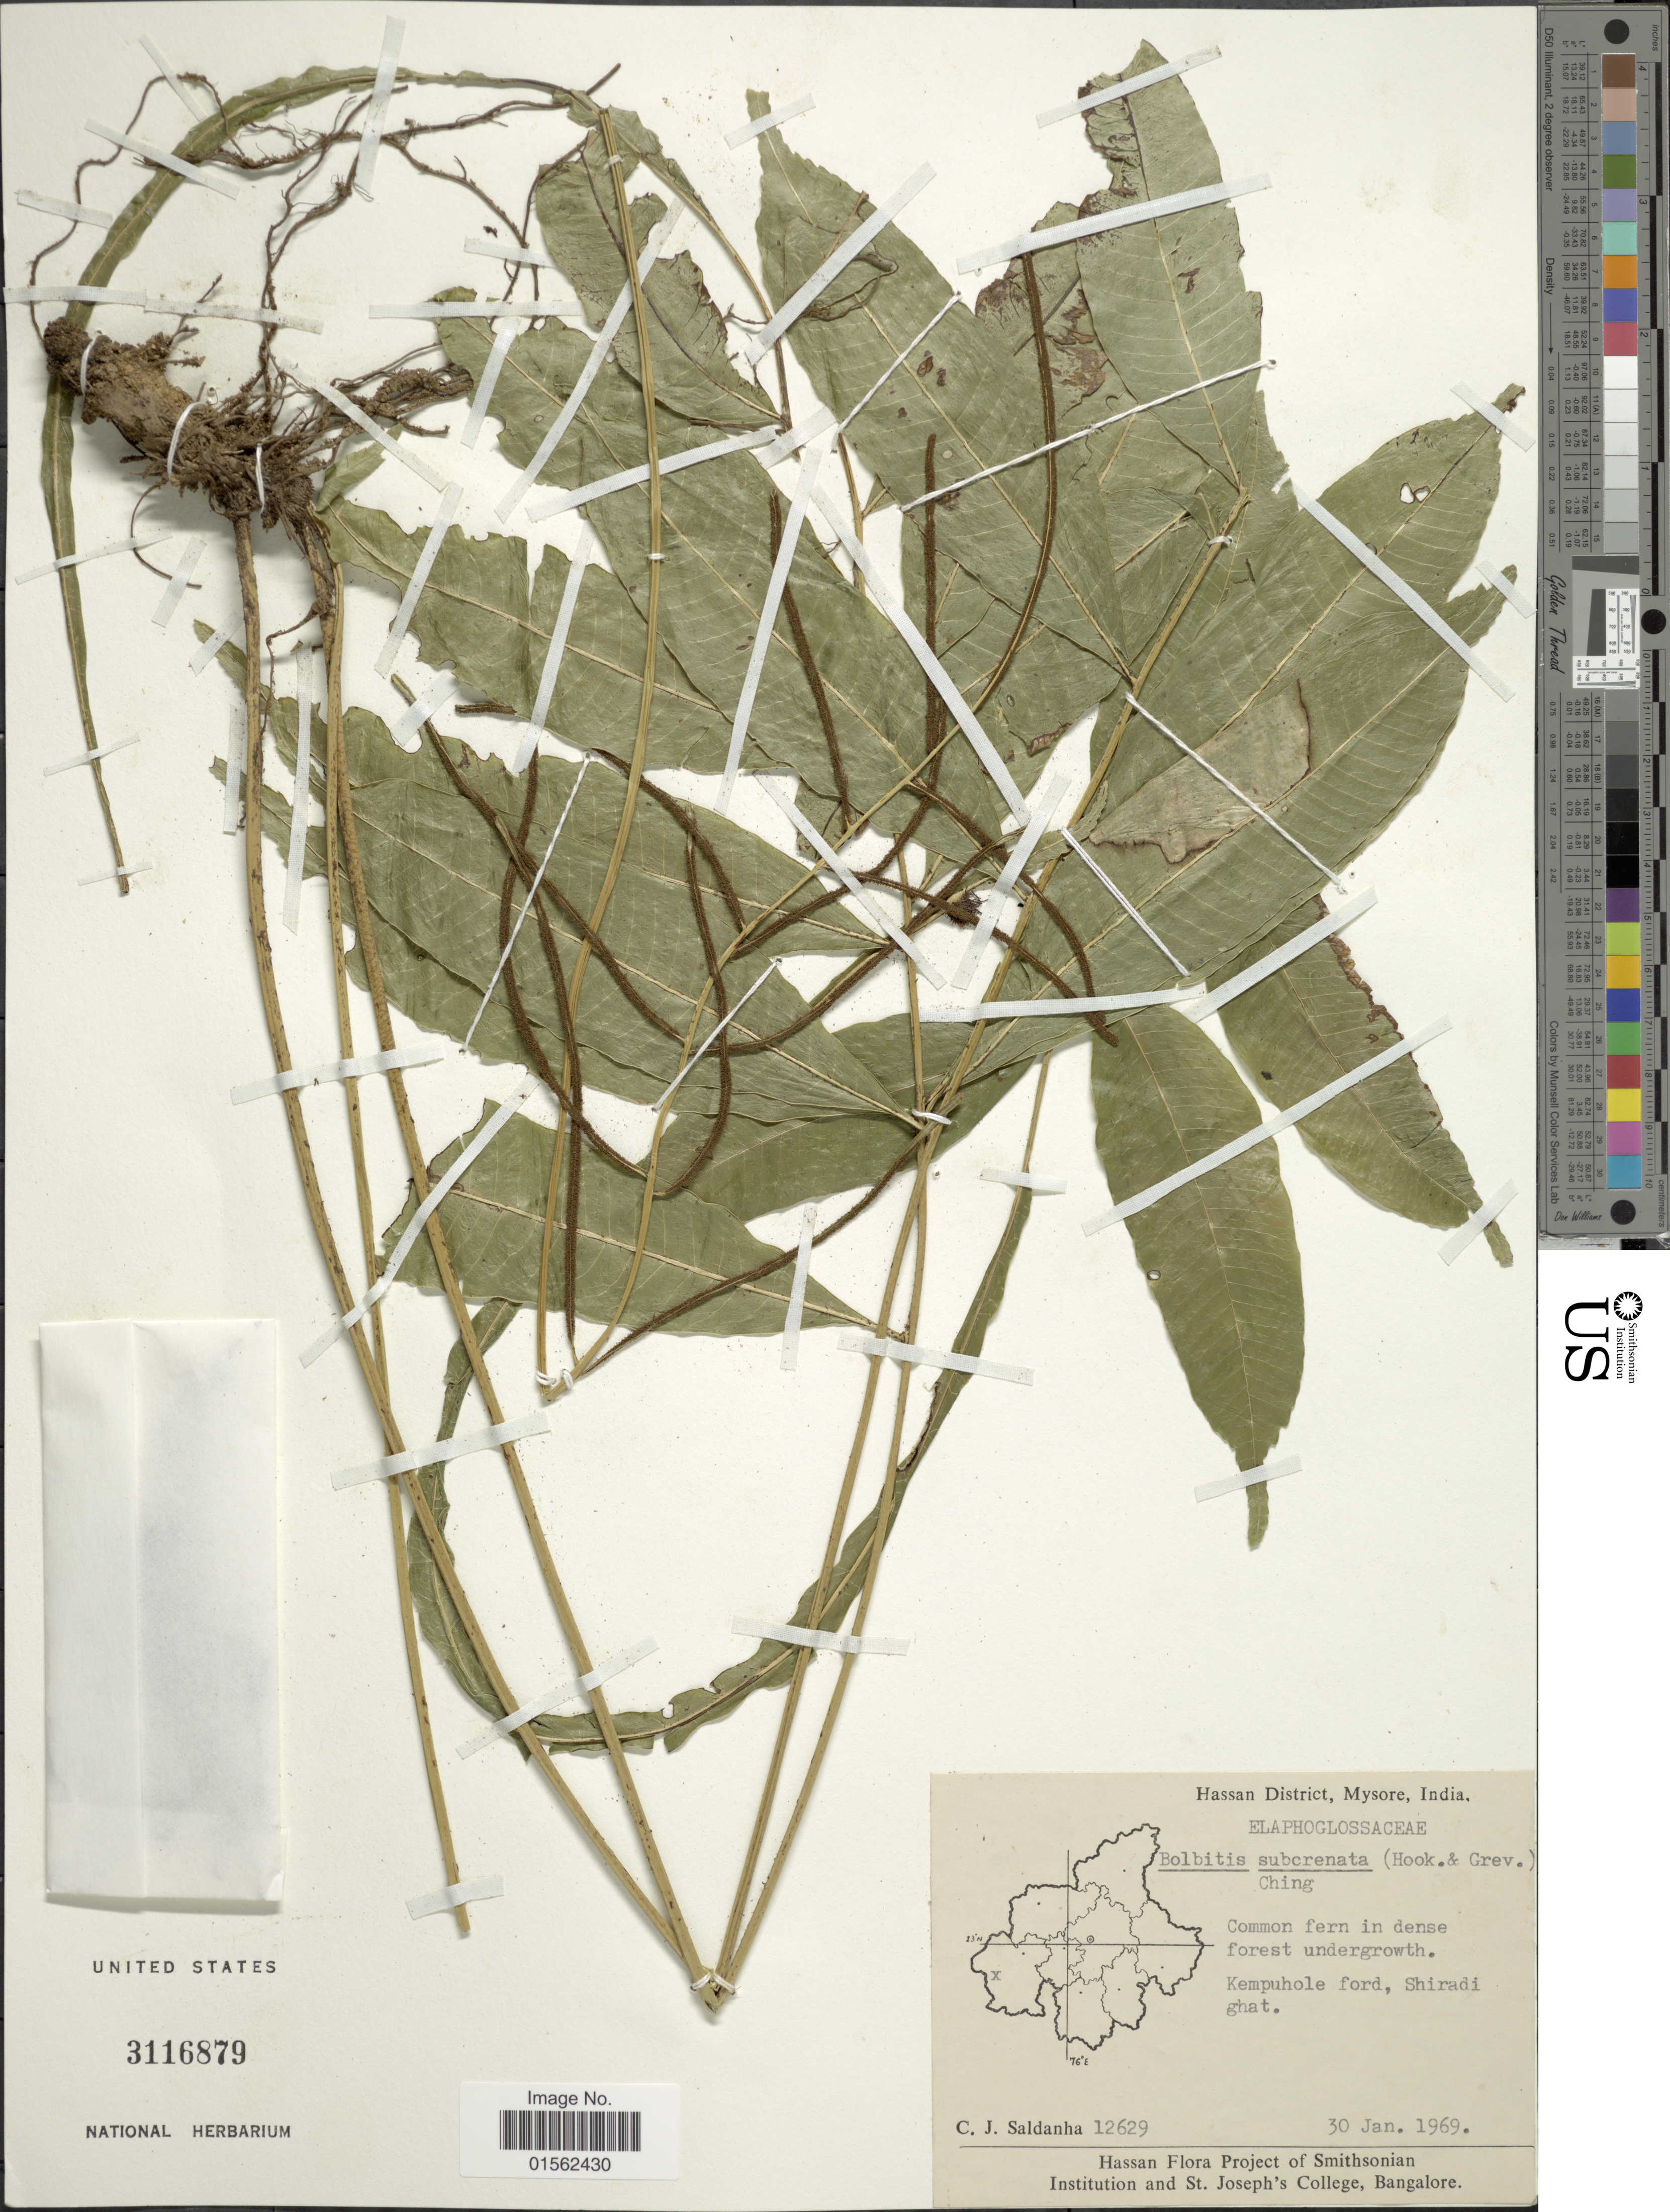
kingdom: Plantae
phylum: Tracheophyta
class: Polypodiopsida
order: Polypodiales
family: Dryopteridaceae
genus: Bolbitis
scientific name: Bolbitis subcrenata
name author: (Hook. & Grev.) Ching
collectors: C. J. Saldanha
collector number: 12629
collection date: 1969-01-30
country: India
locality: Hassan District, Mysore, Kempuhole ford, Shiradi ghat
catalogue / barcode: US 3116879